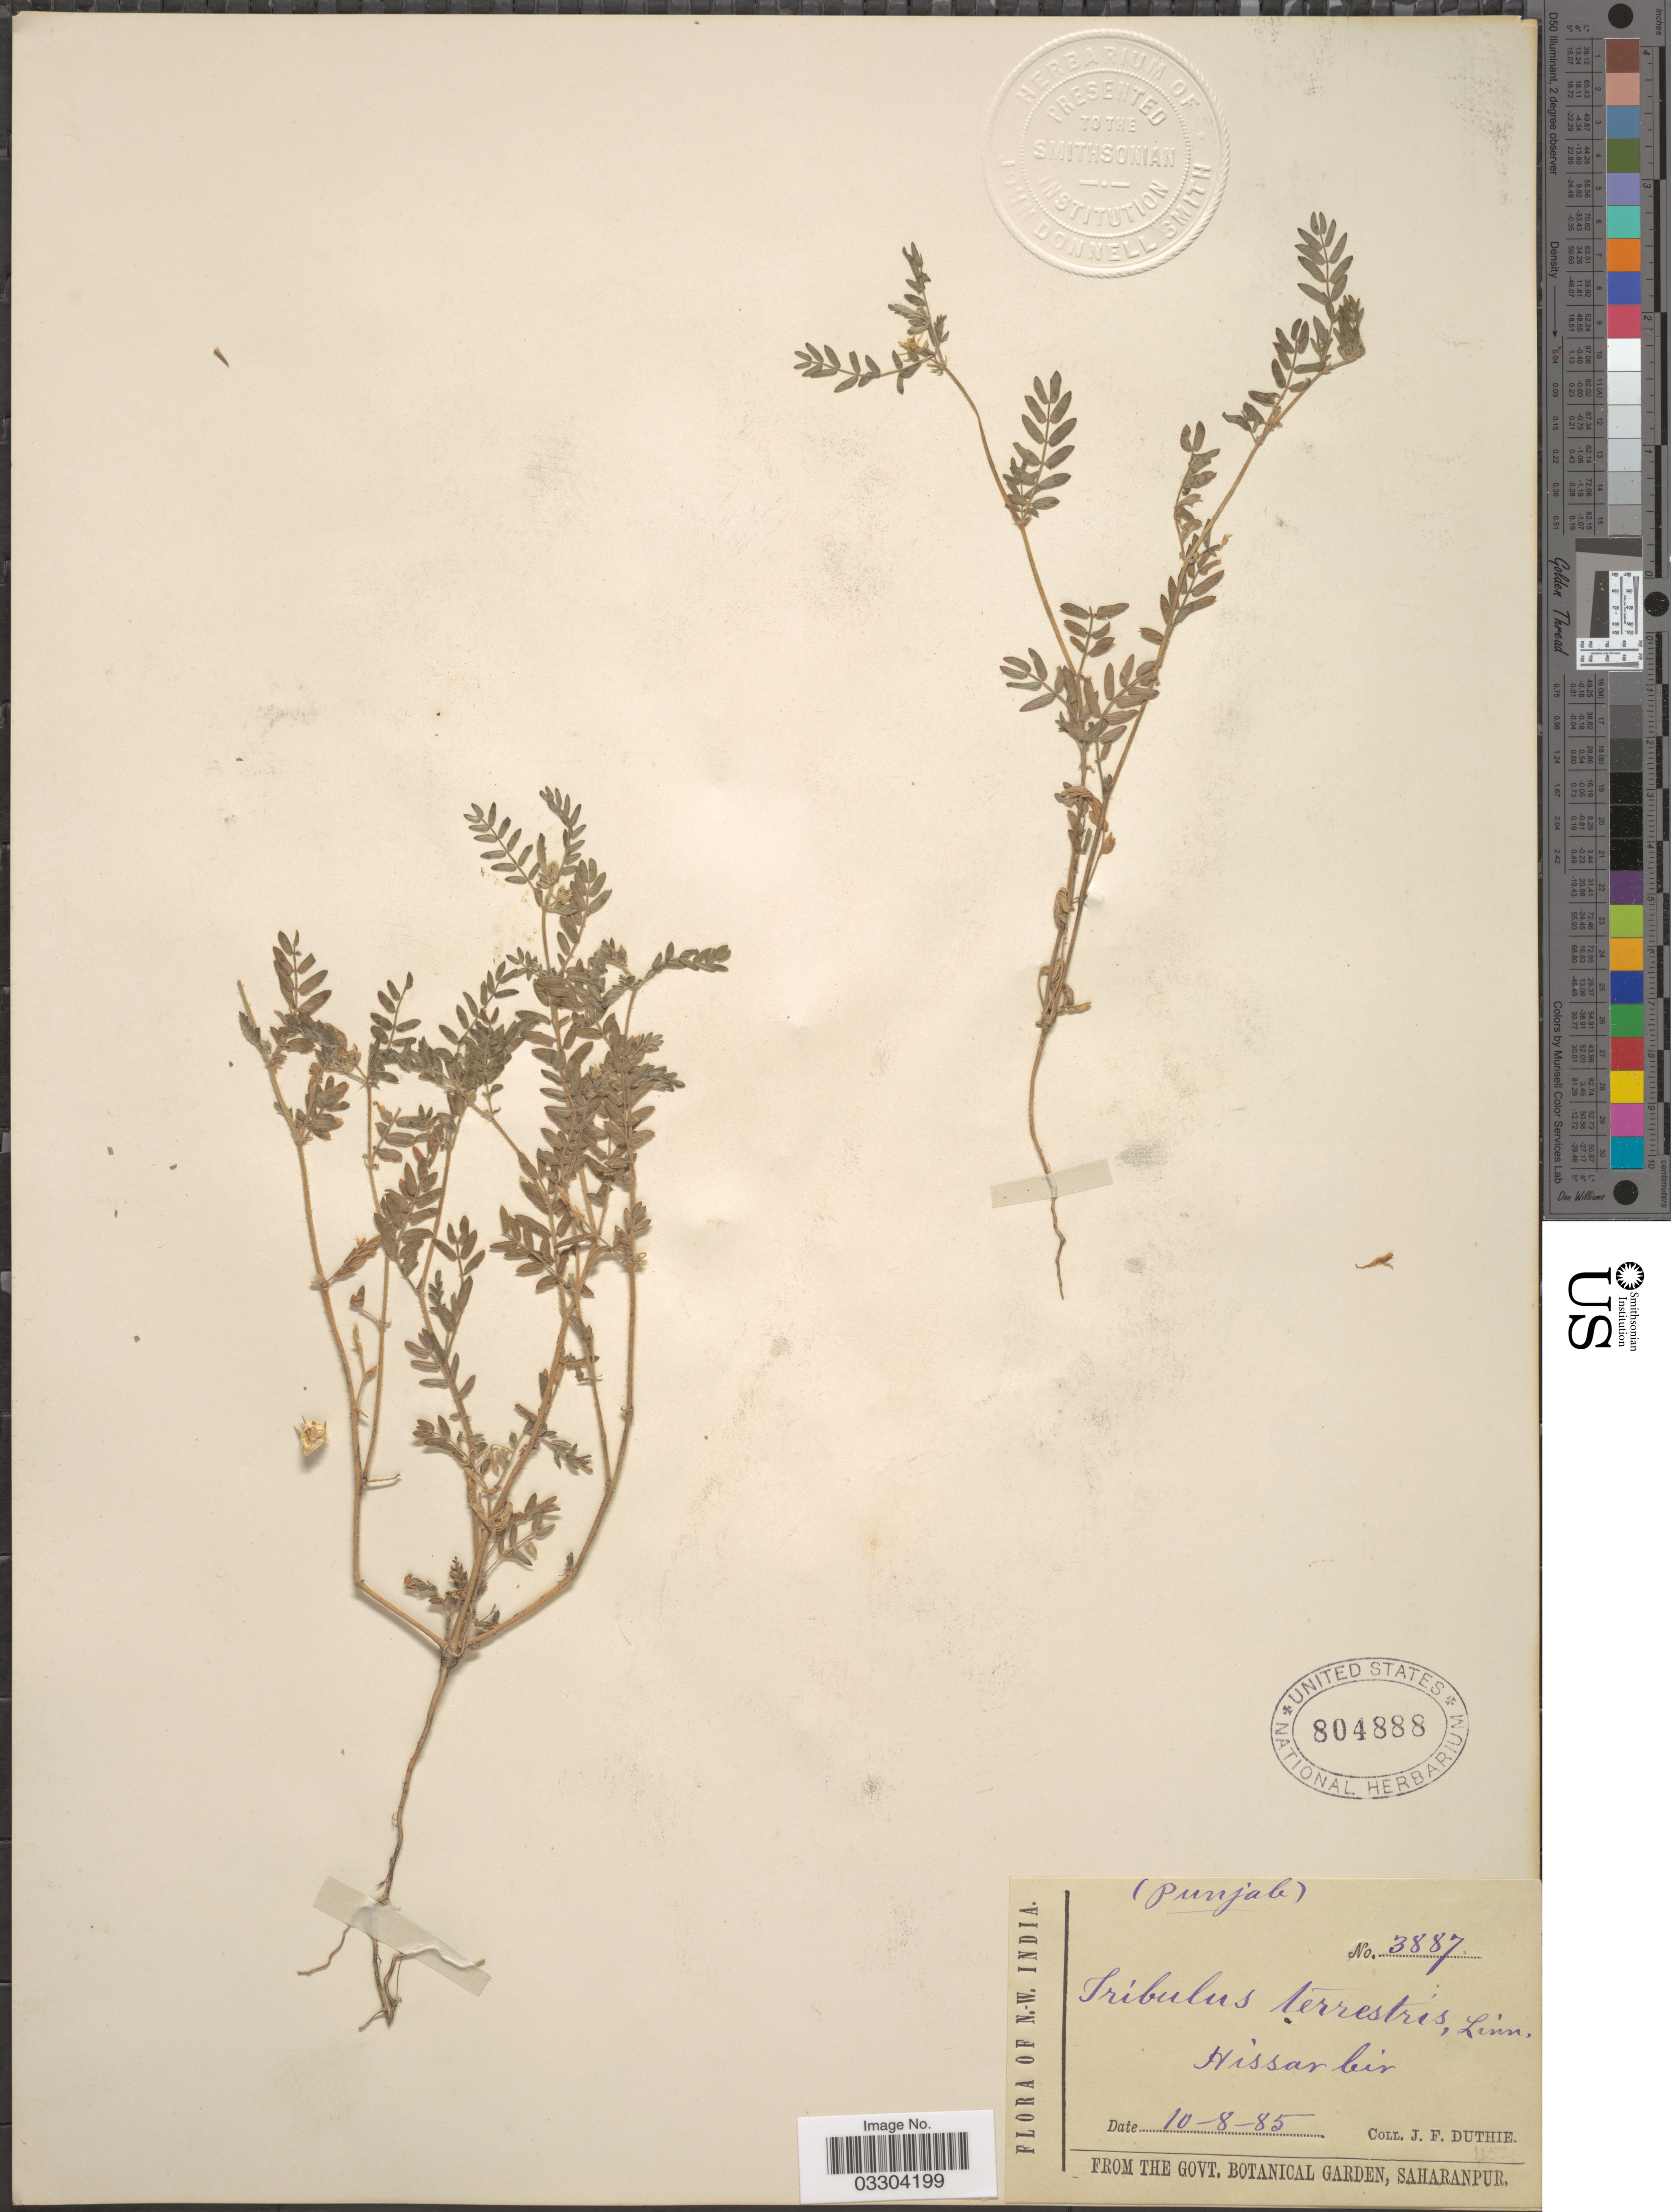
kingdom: Plantae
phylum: Tracheophyta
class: Magnoliopsida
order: Zygophyllales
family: Zygophyllaceae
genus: Tribulus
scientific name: Tribulus terrestris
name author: L.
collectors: J. F. Duthie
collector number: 3887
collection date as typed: Transcribed d/m/y: 10/8/85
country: India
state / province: Punjab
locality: Hissar bir.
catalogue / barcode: US 804888